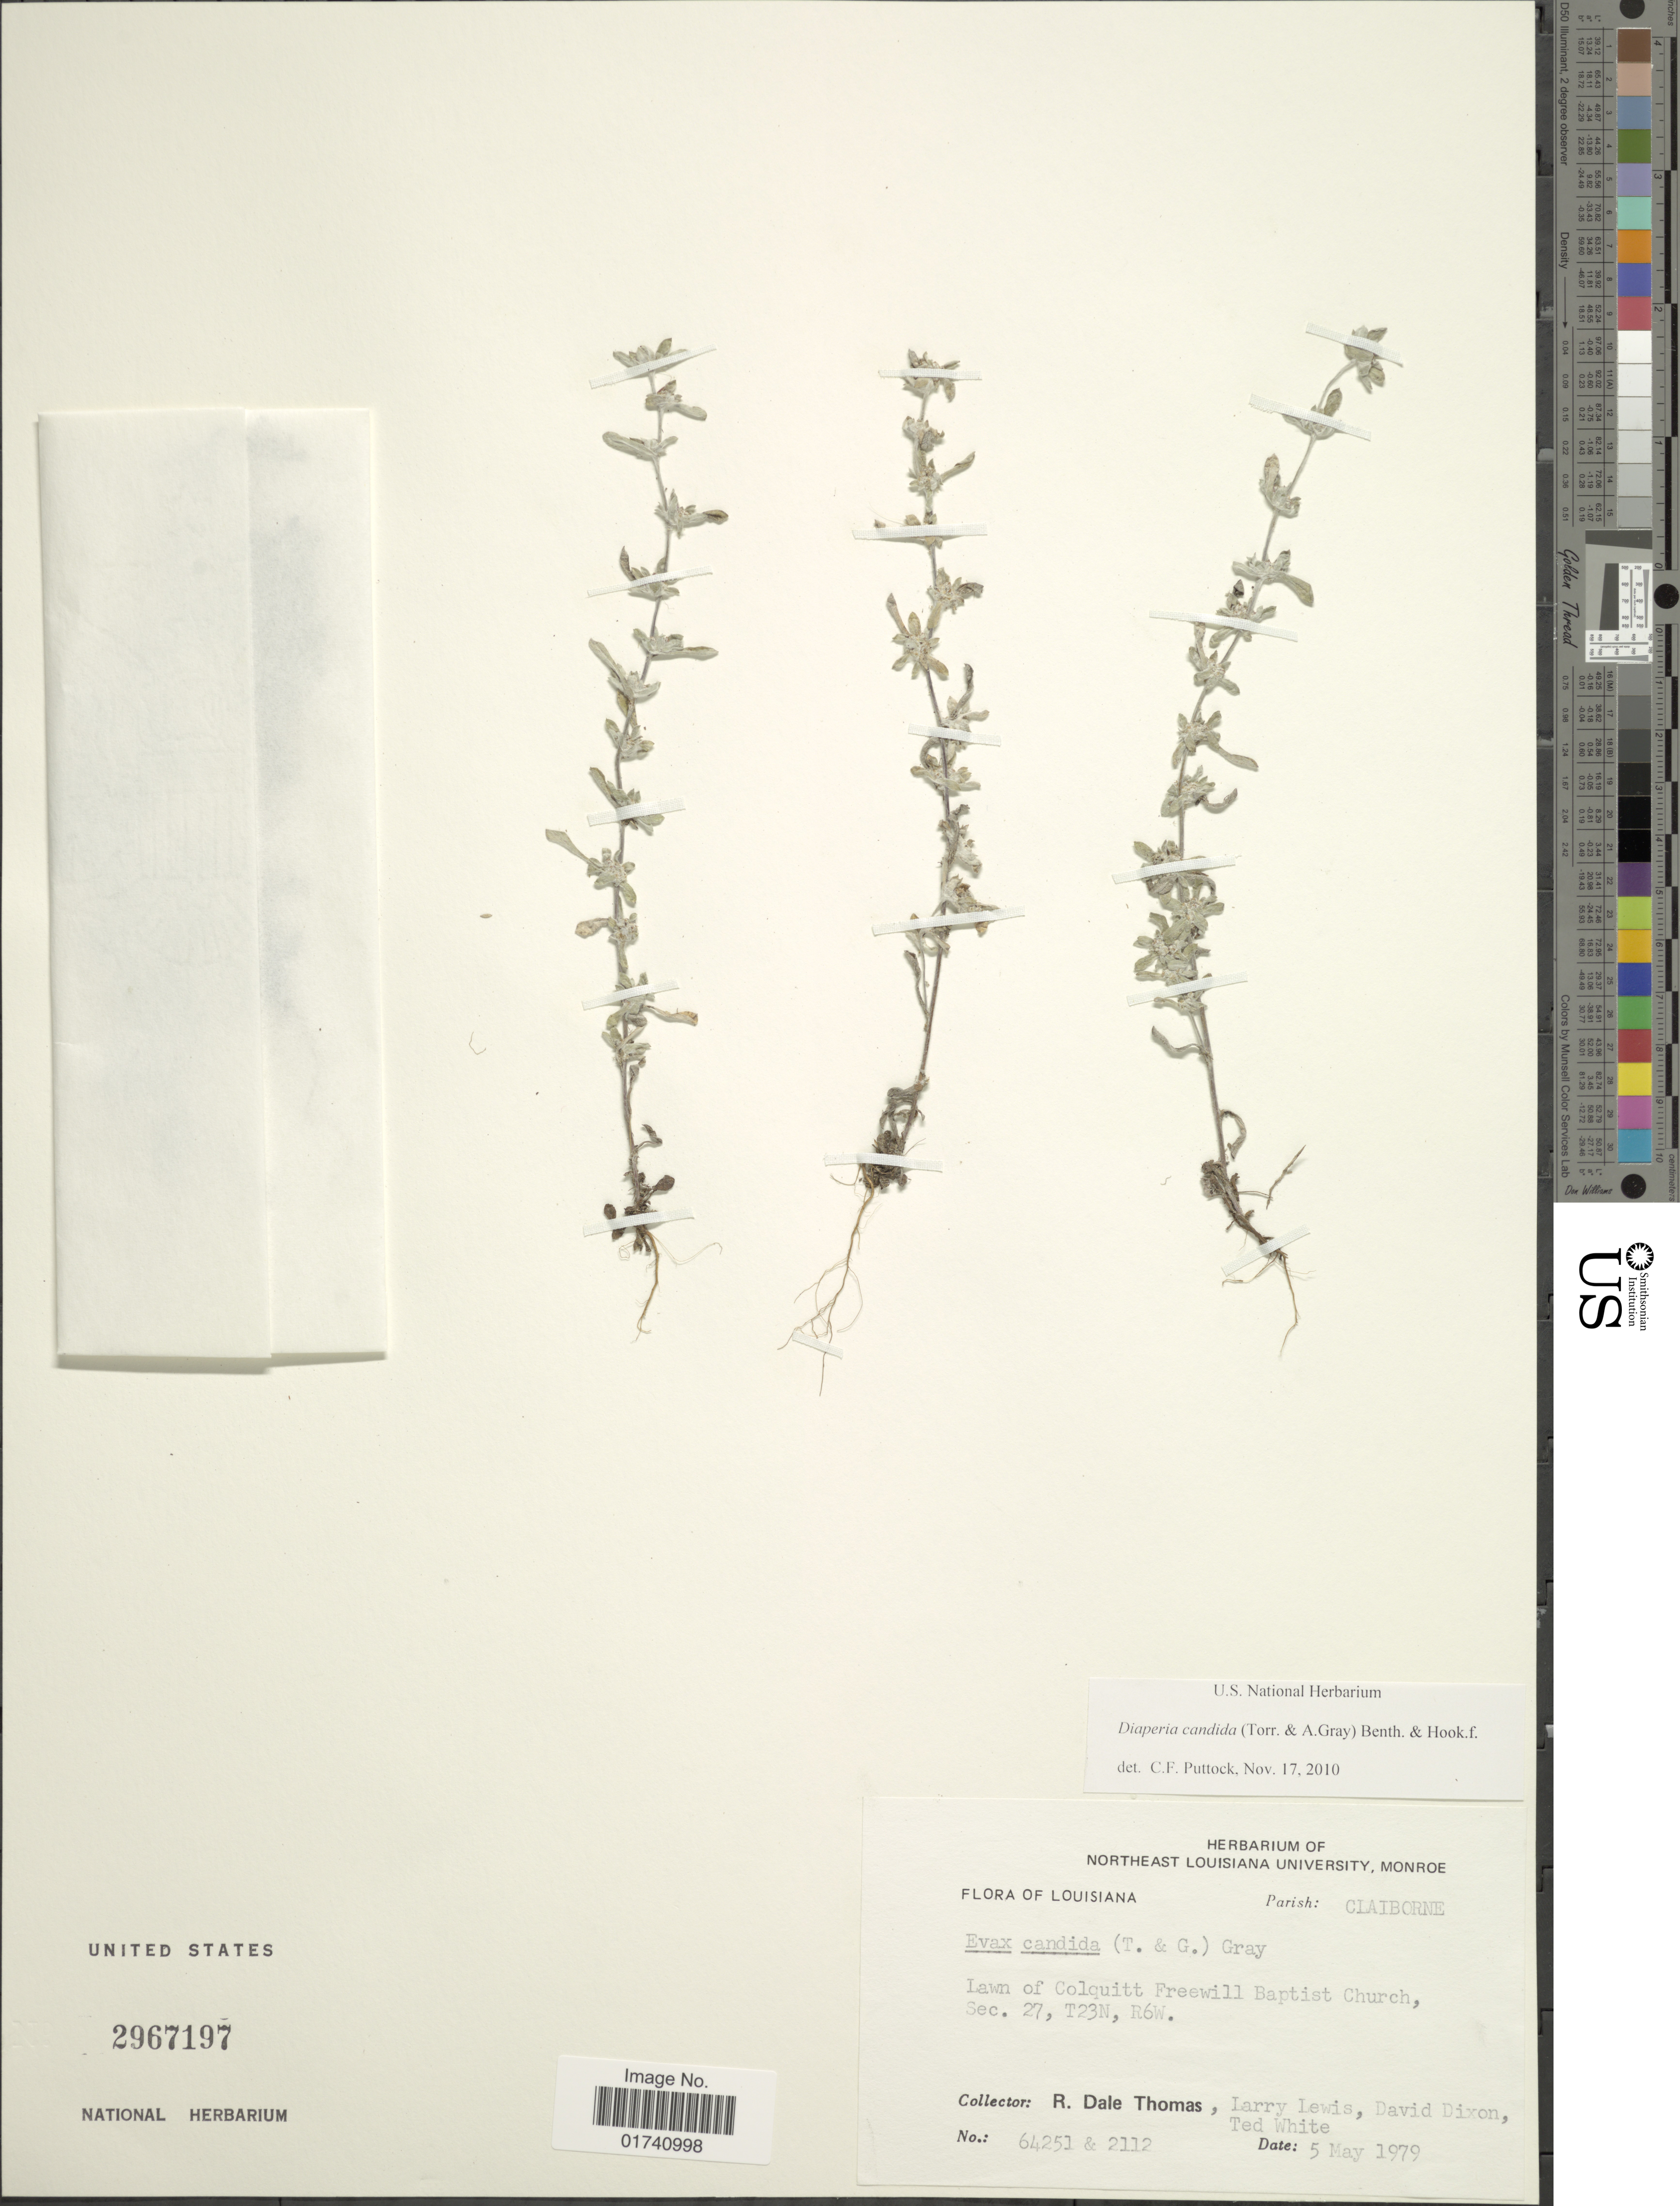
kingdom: Plantae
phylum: Tracheophyta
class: Magnoliopsida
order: Asterales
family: Asteraceae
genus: Diaperia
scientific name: Diaperia candida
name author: (Torr. & A. Gray) Benth. & Hook. f.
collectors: R. Thomas, L. Lewsi, D. J. Dixon & White, T.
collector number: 64251/2112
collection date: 1979-05-05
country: United States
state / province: Louisiana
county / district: Claiborne Parish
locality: Lawn of Colquitt Freewill Baptist Church, Sec. 27, T23N, R6W.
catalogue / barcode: US 2967197